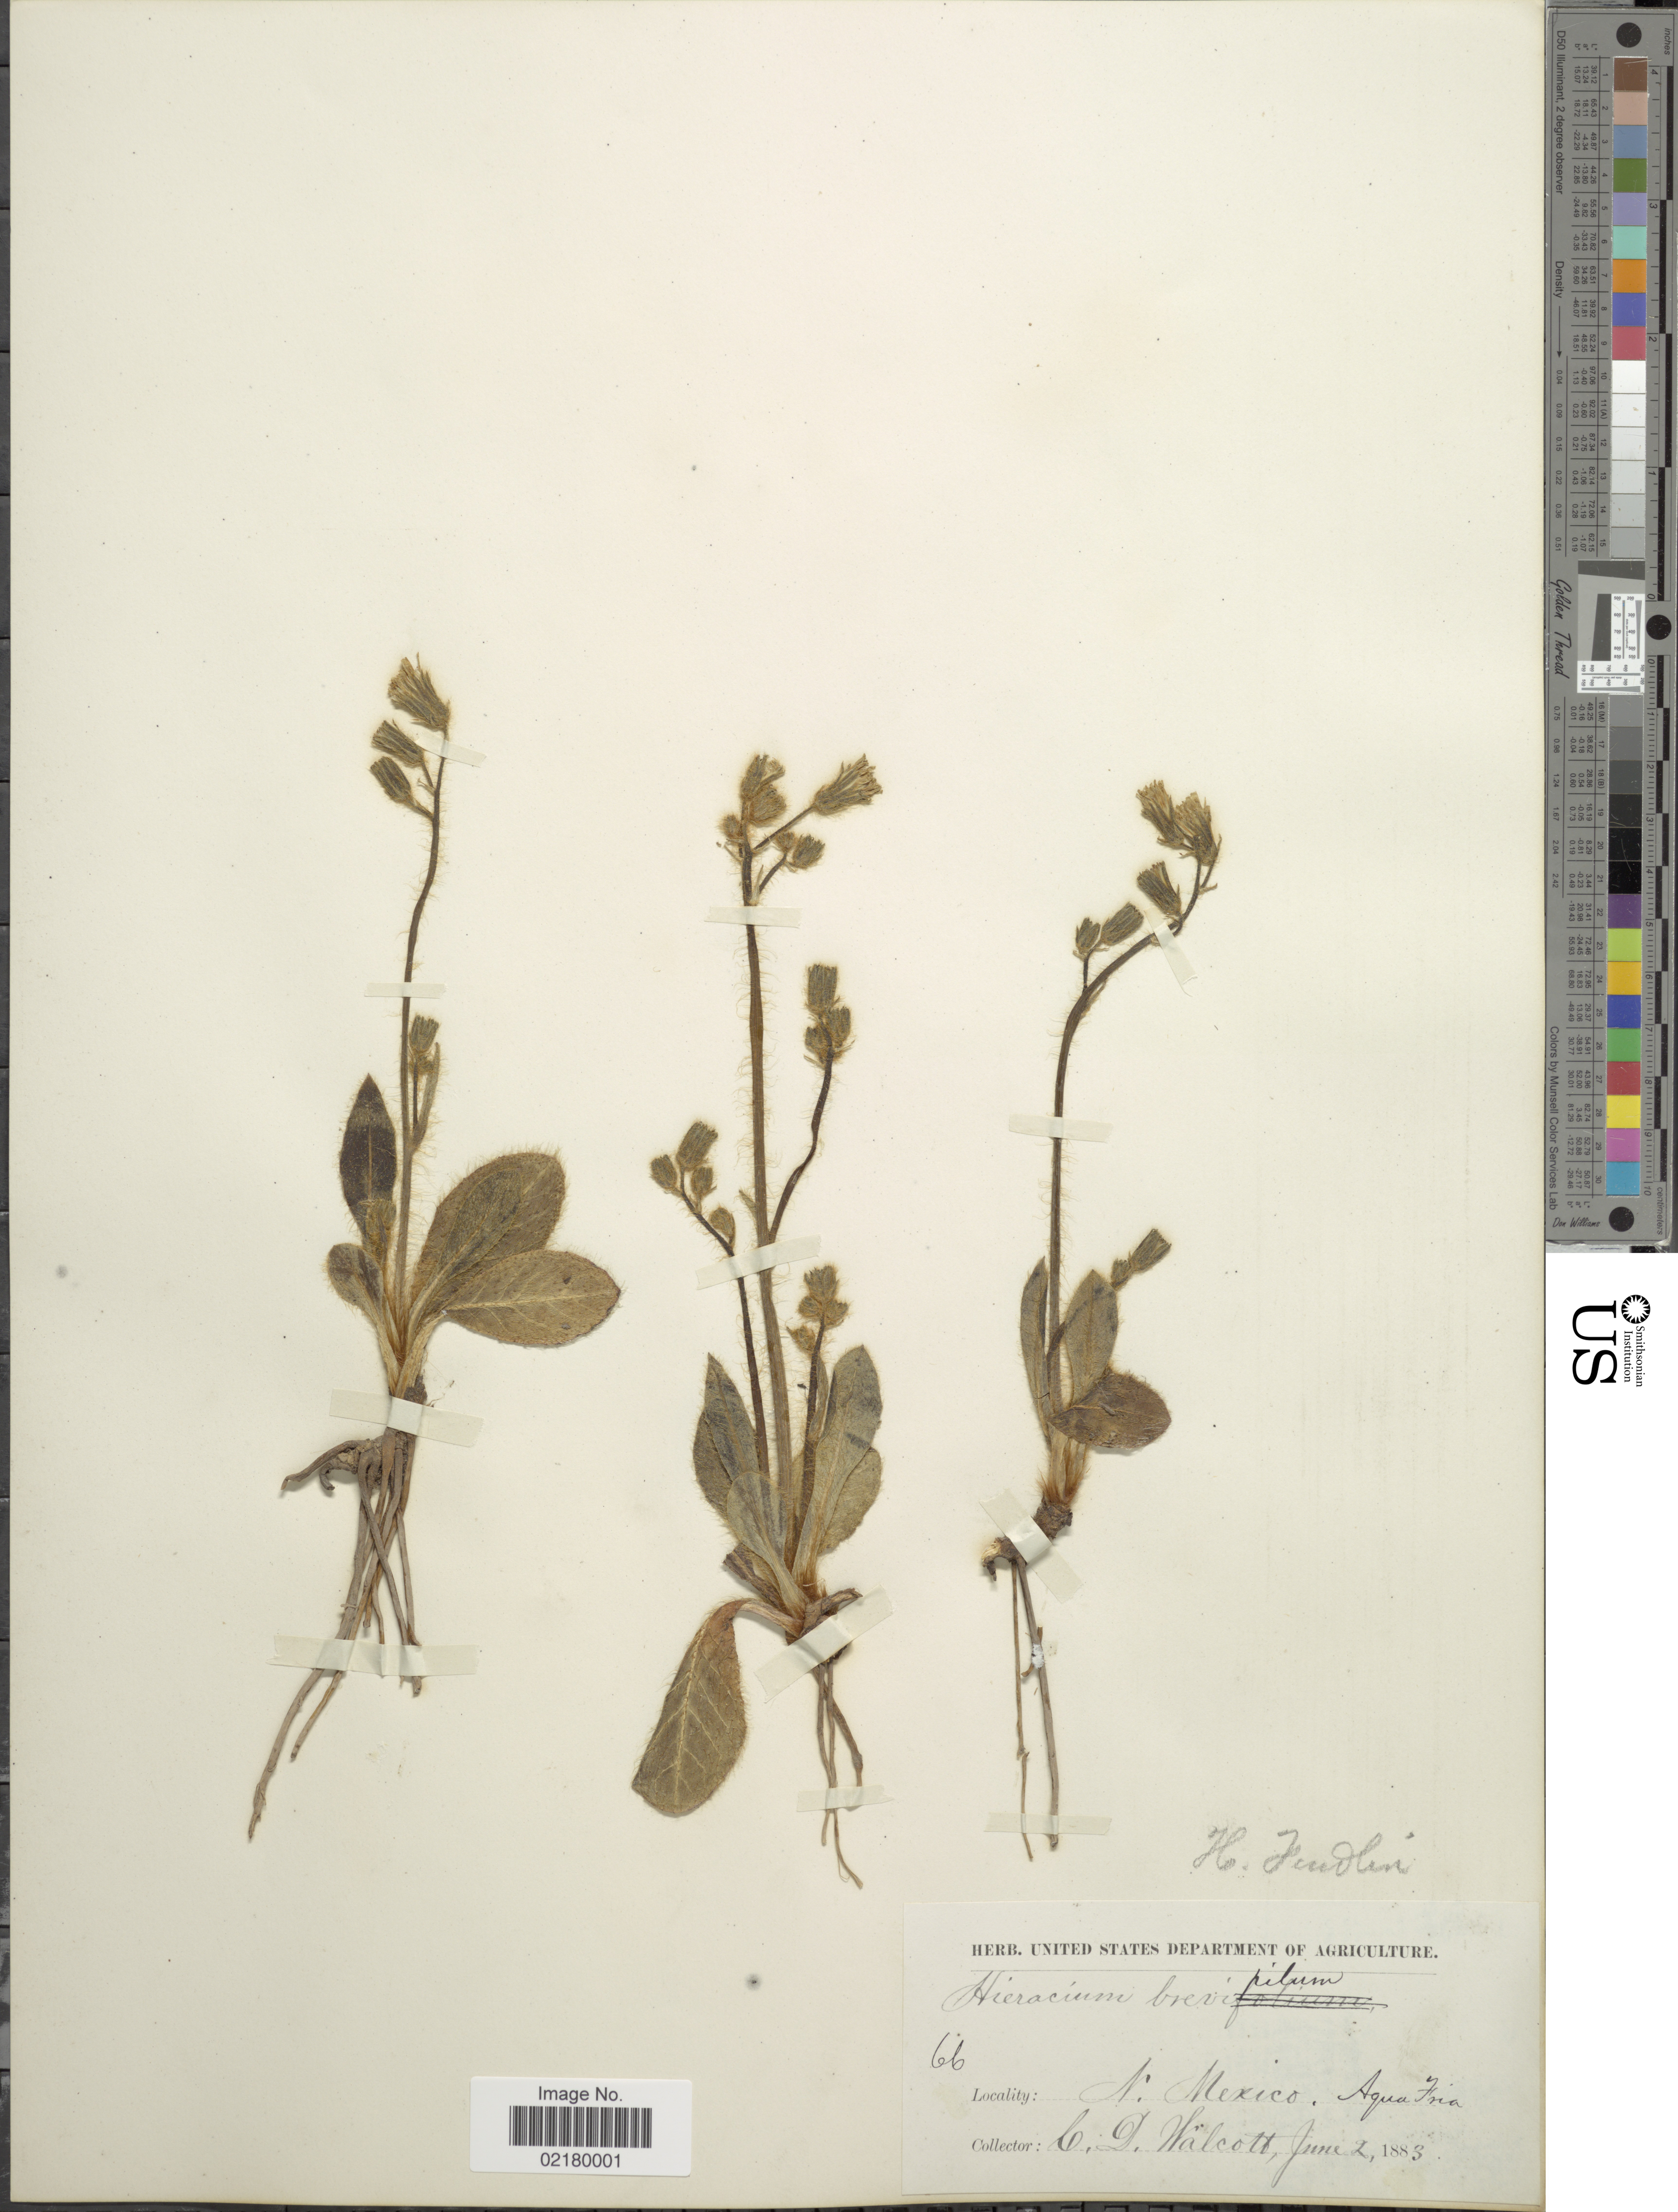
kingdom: Plantae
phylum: Tracheophyta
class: Magnoliopsida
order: Asterales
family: Asteraceae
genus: Hieracium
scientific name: Hieracium fendleri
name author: Sch. Bip.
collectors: C. Walcott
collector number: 66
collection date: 1883-06-02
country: United States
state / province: New Mexico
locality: Aqua Fria